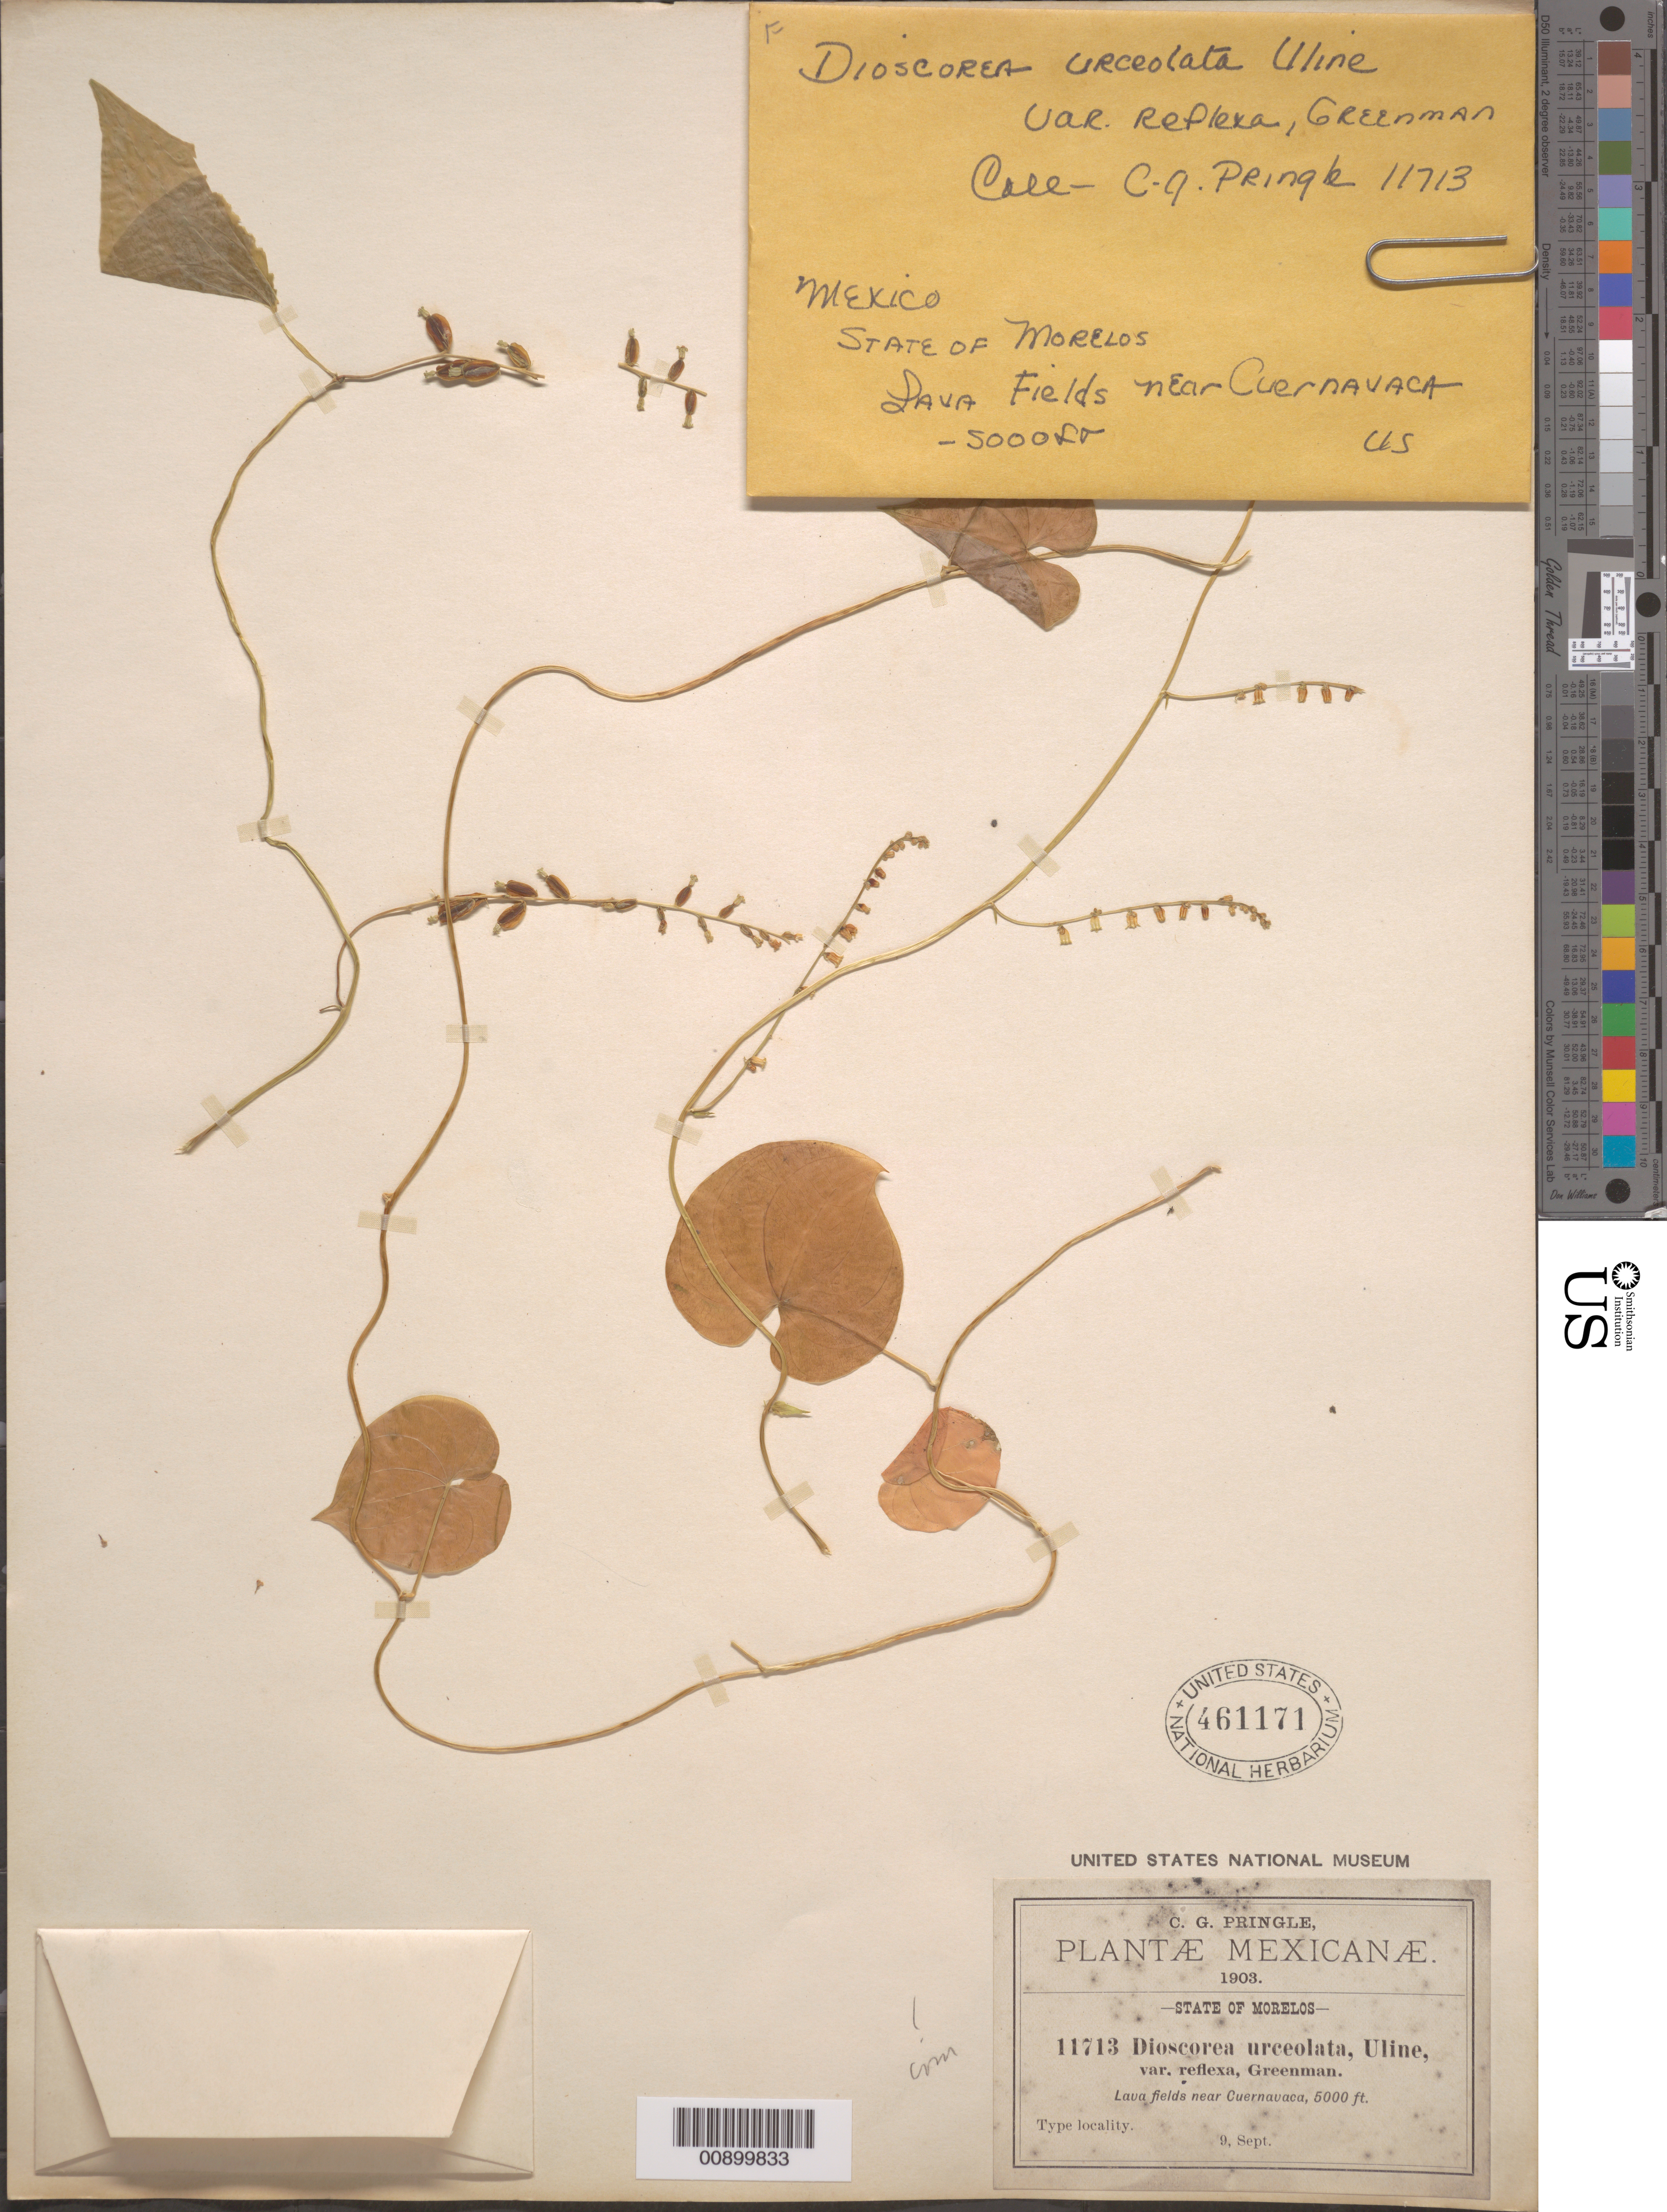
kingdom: Plantae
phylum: Tracheophyta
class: Liliopsida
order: Dioscoreales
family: Dioscoreaceae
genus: Dioscorea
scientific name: Dioscorea urceolata var. reflexa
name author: Greenm. ex R. Knuth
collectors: C. G. Pringle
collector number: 11713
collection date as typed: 09 Sep 1903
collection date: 1903-09-09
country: Mexico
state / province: Morelos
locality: Near Cuernavaca, Morelos.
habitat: Lava fields.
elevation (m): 1524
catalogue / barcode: US 461171